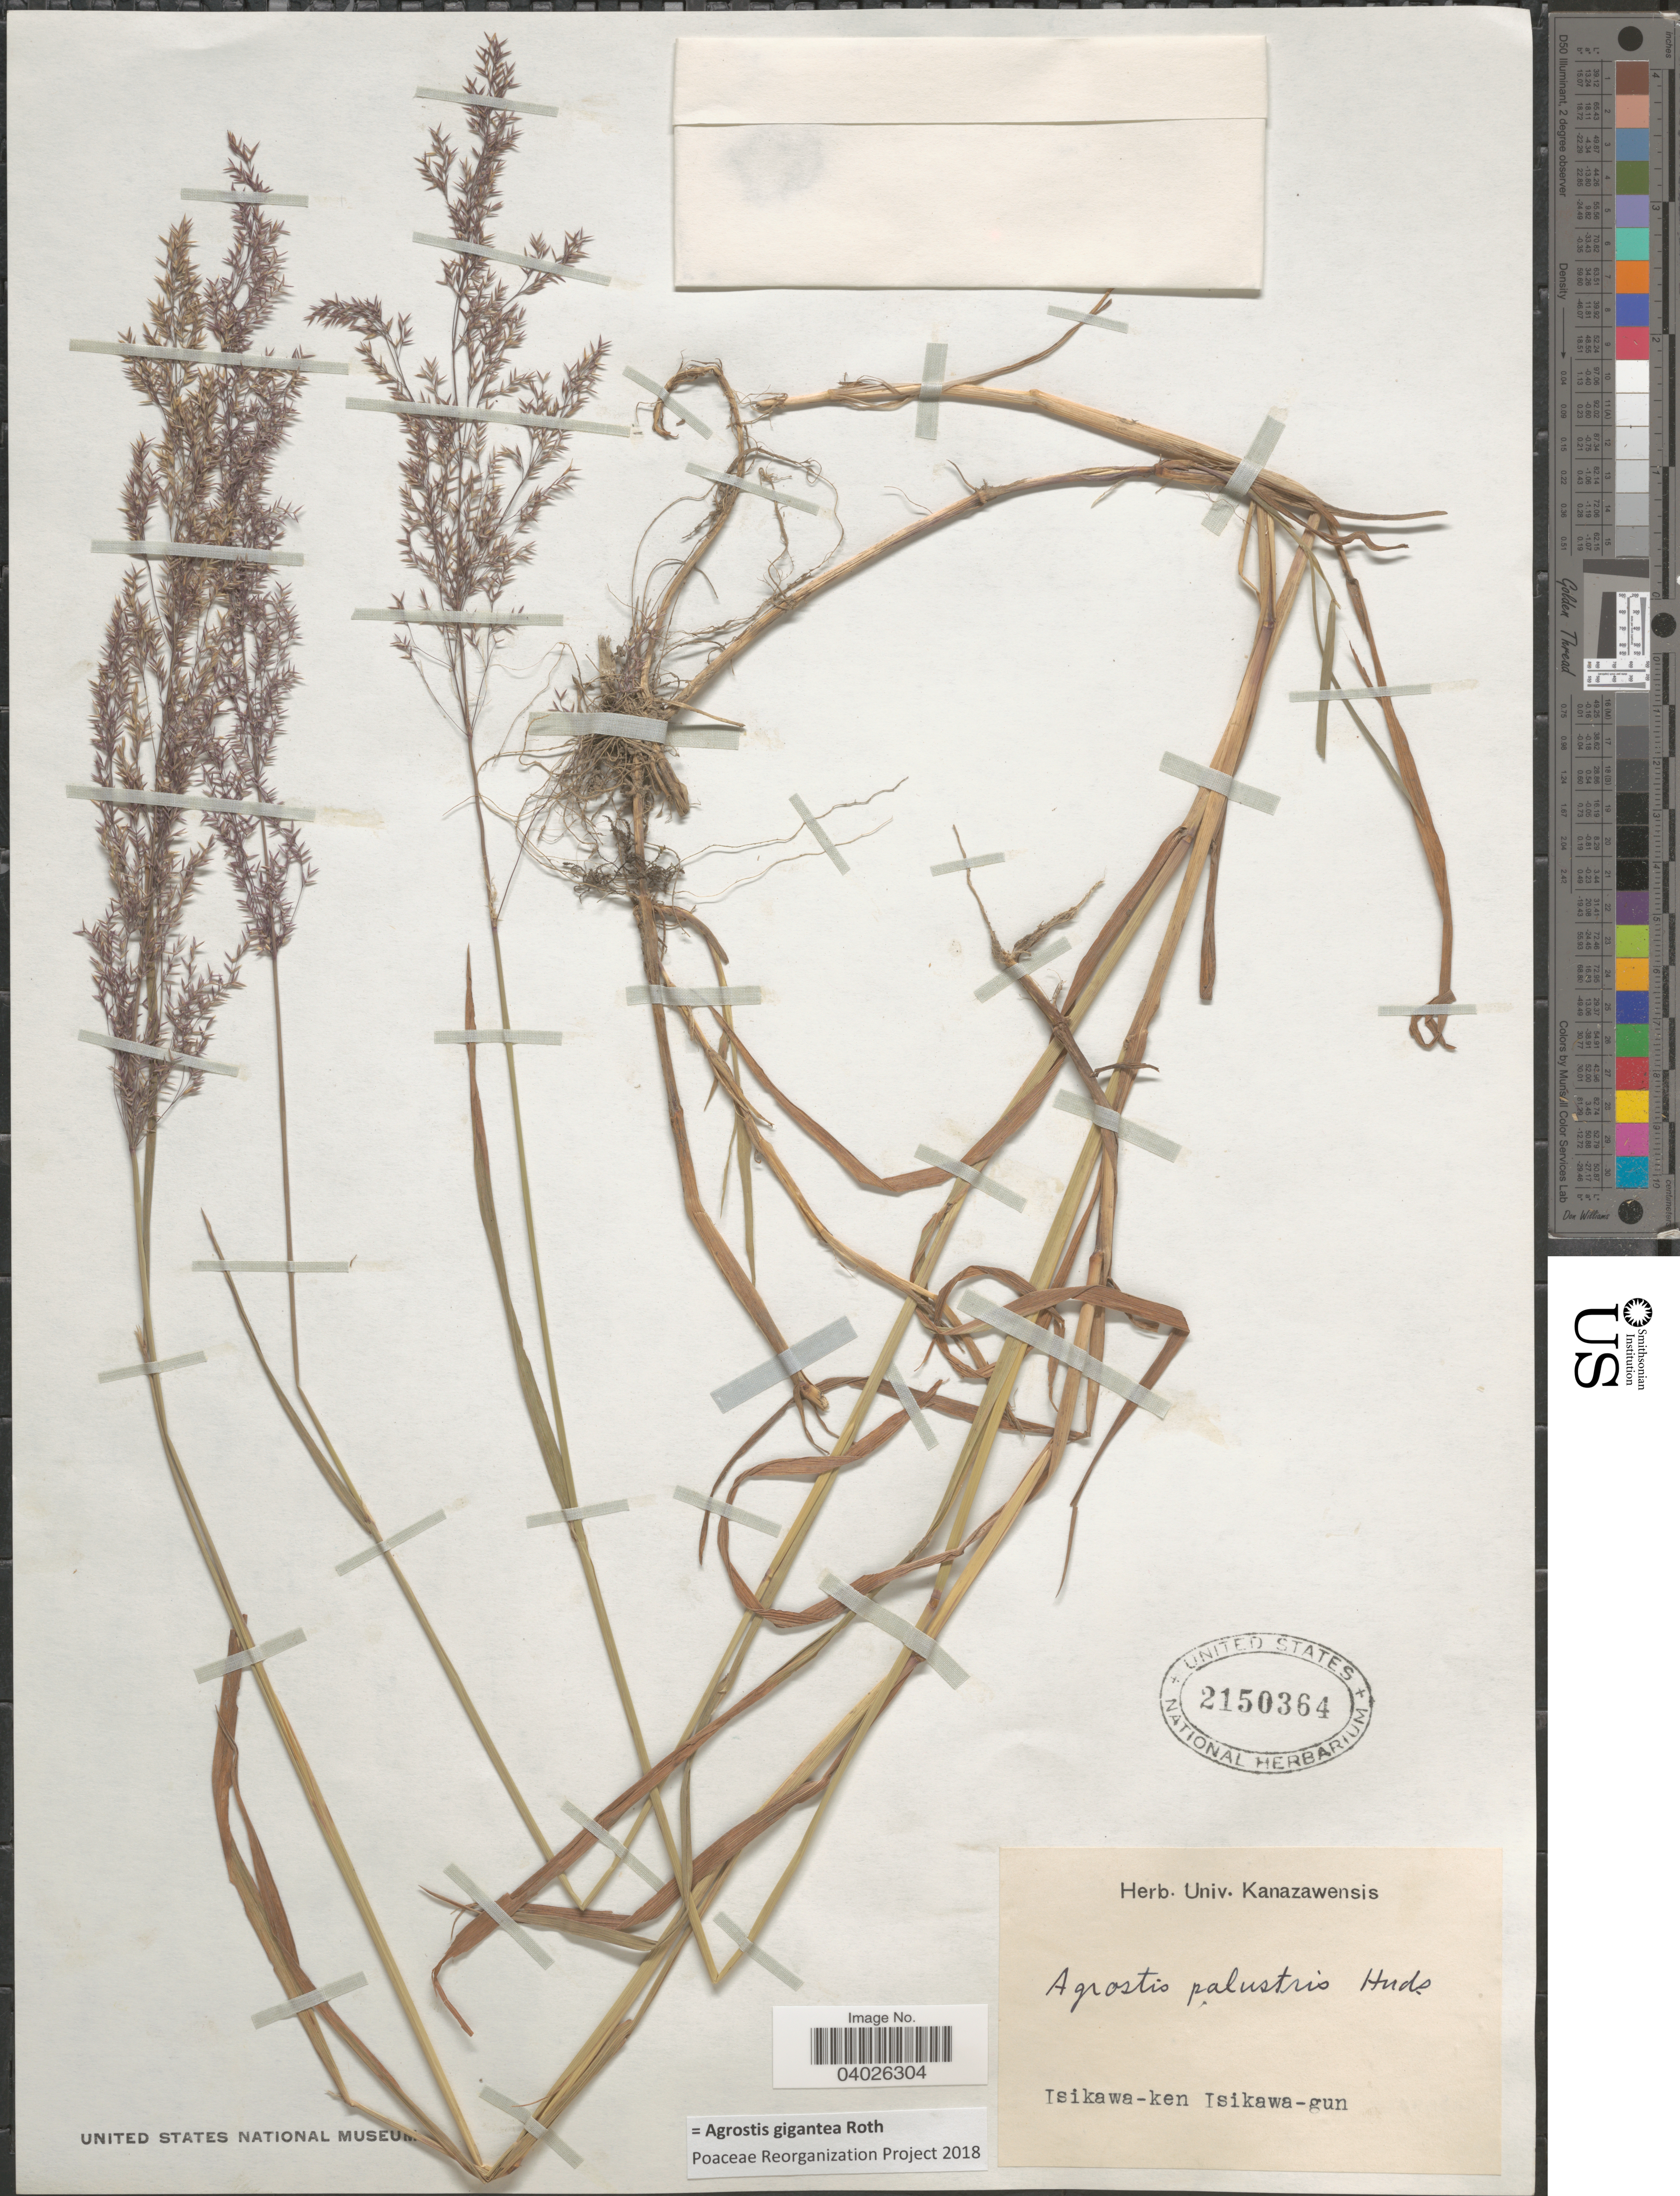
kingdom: Plantae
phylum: Tracheophyta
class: Liliopsida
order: Poales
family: Poaceae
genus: Agrostis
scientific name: Agrostis gigantea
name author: Roth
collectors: Ex Herb. Univ. Kanazawensis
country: Japan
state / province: Isikawa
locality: Isikawa-ken Isikawa-gun.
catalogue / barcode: US 2150364